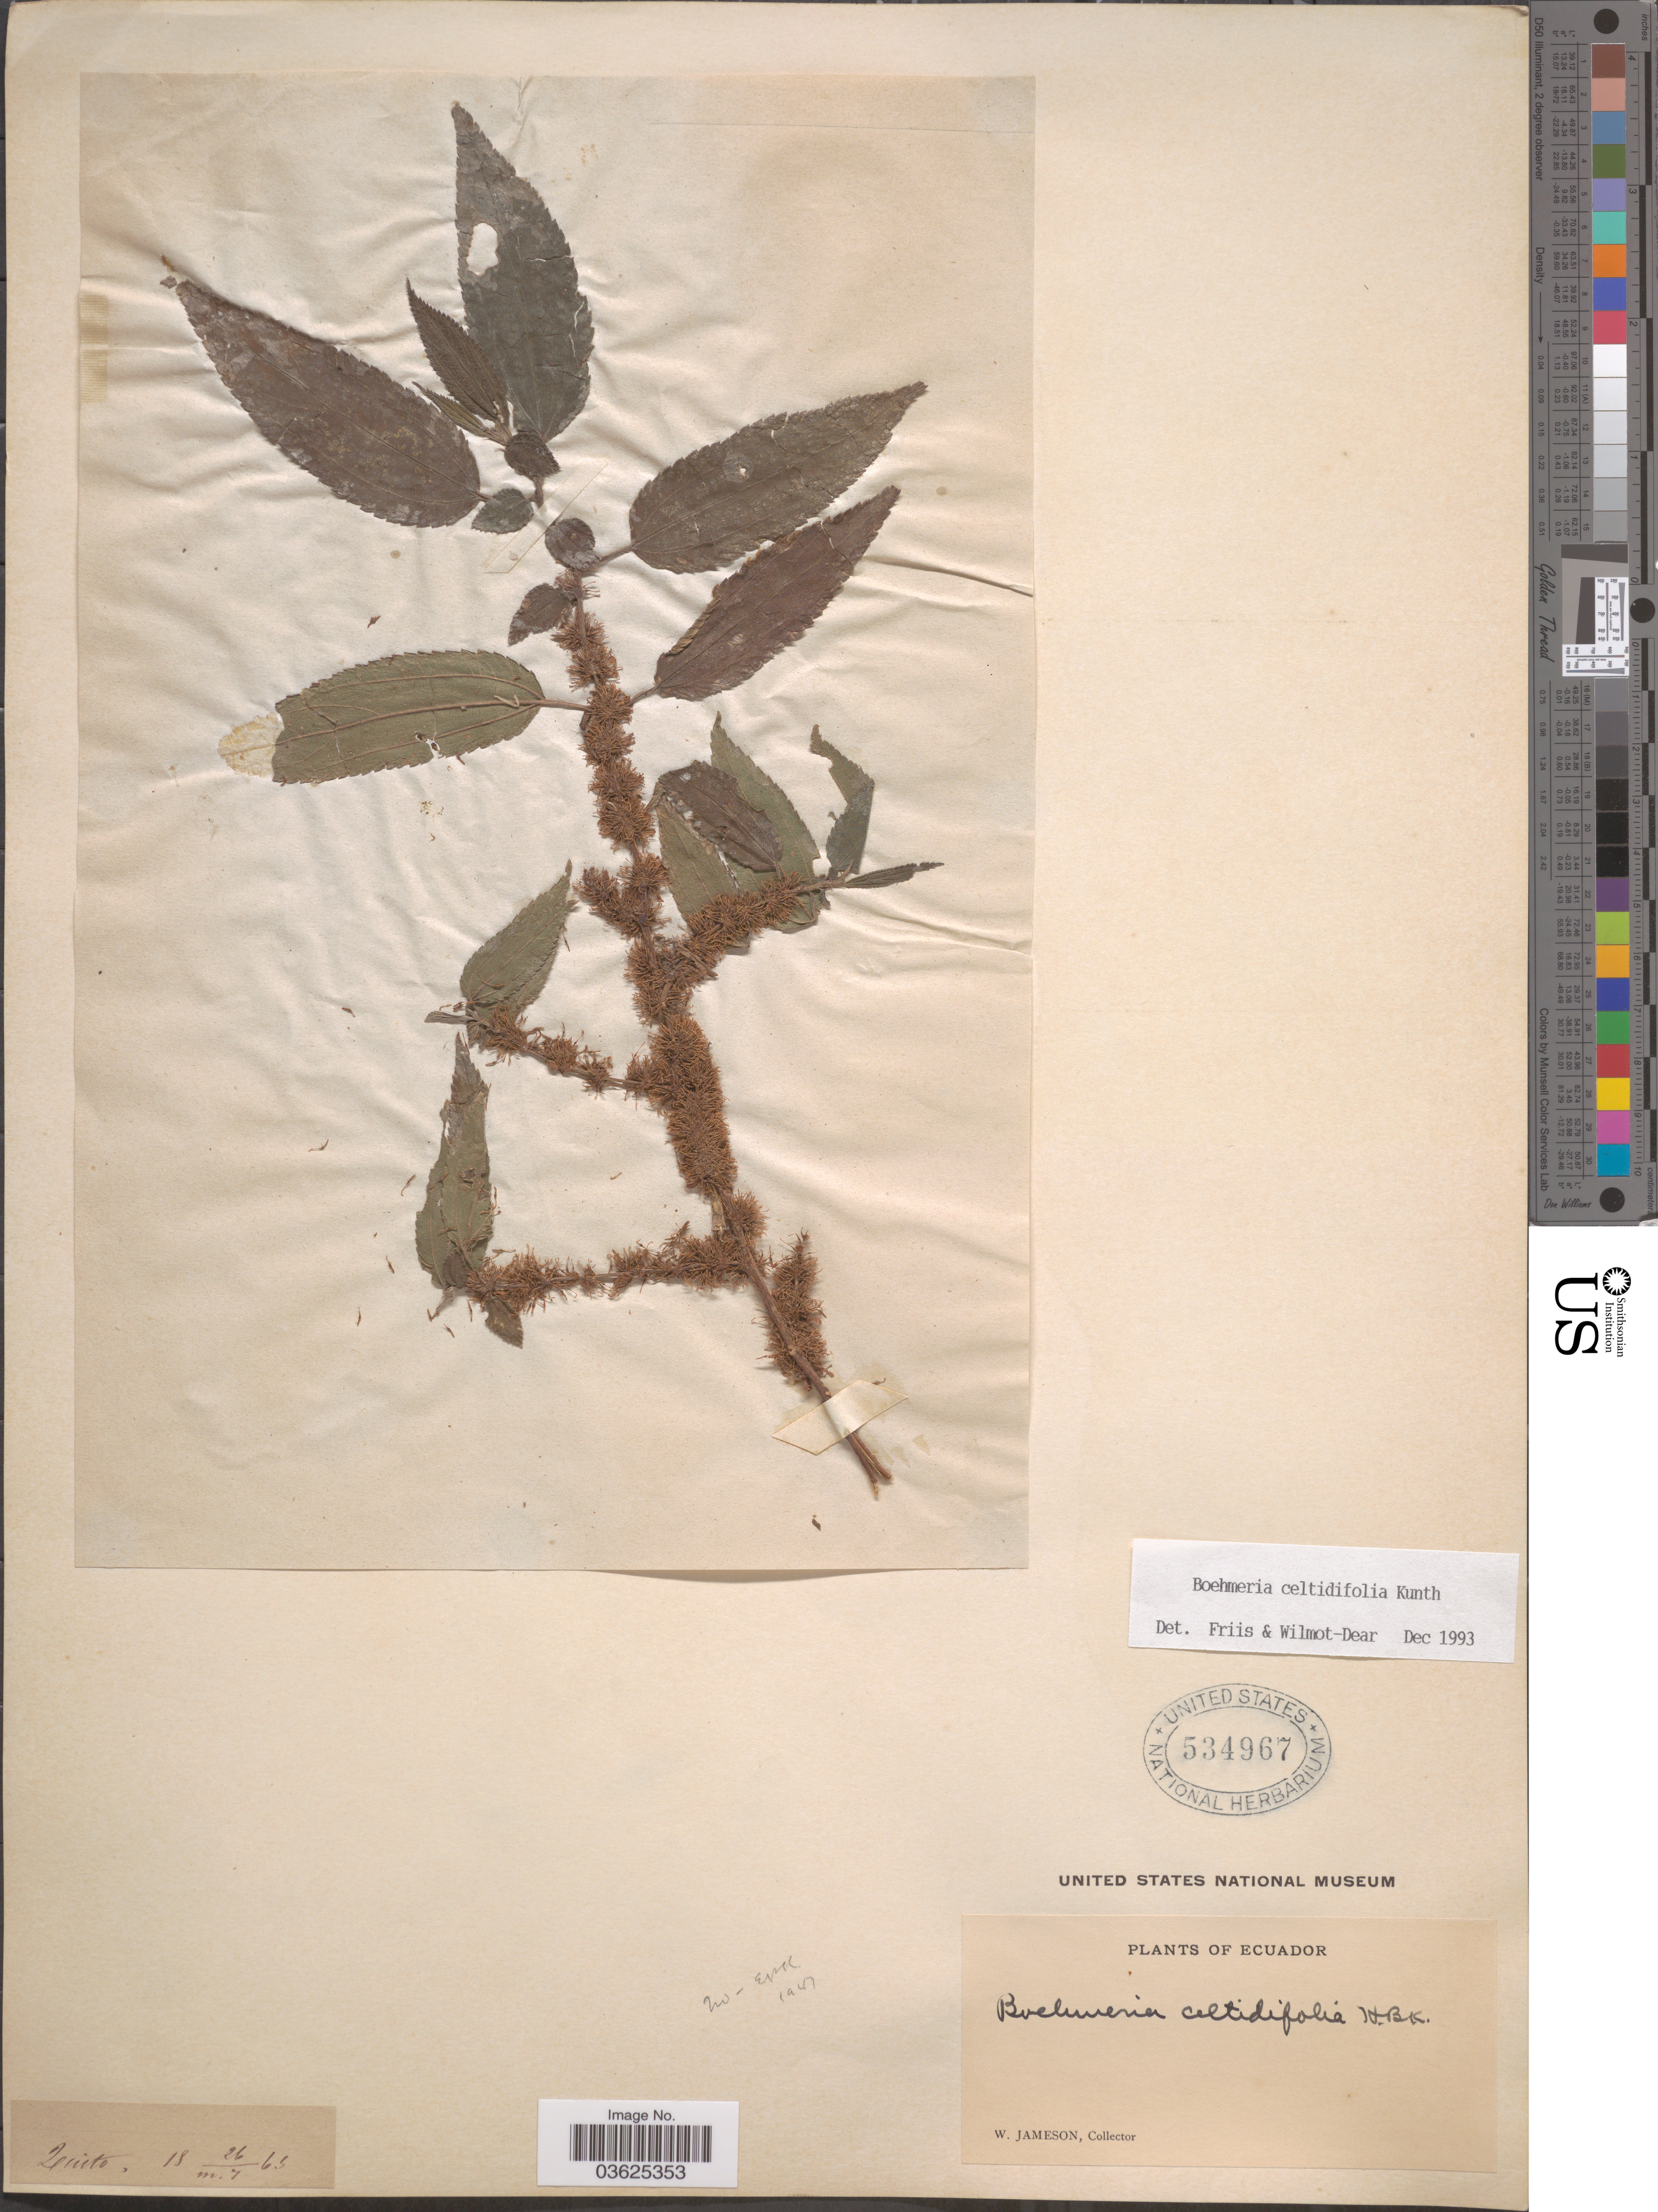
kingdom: Plantae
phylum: Tracheophyta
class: Magnoliopsida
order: Rosales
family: Urticaceae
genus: Boehmeria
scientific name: Boehmeria celtidifolia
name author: Kunth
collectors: W. Jameson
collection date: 1863-07-26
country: Ecuador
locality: Quito.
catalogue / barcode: US 534967